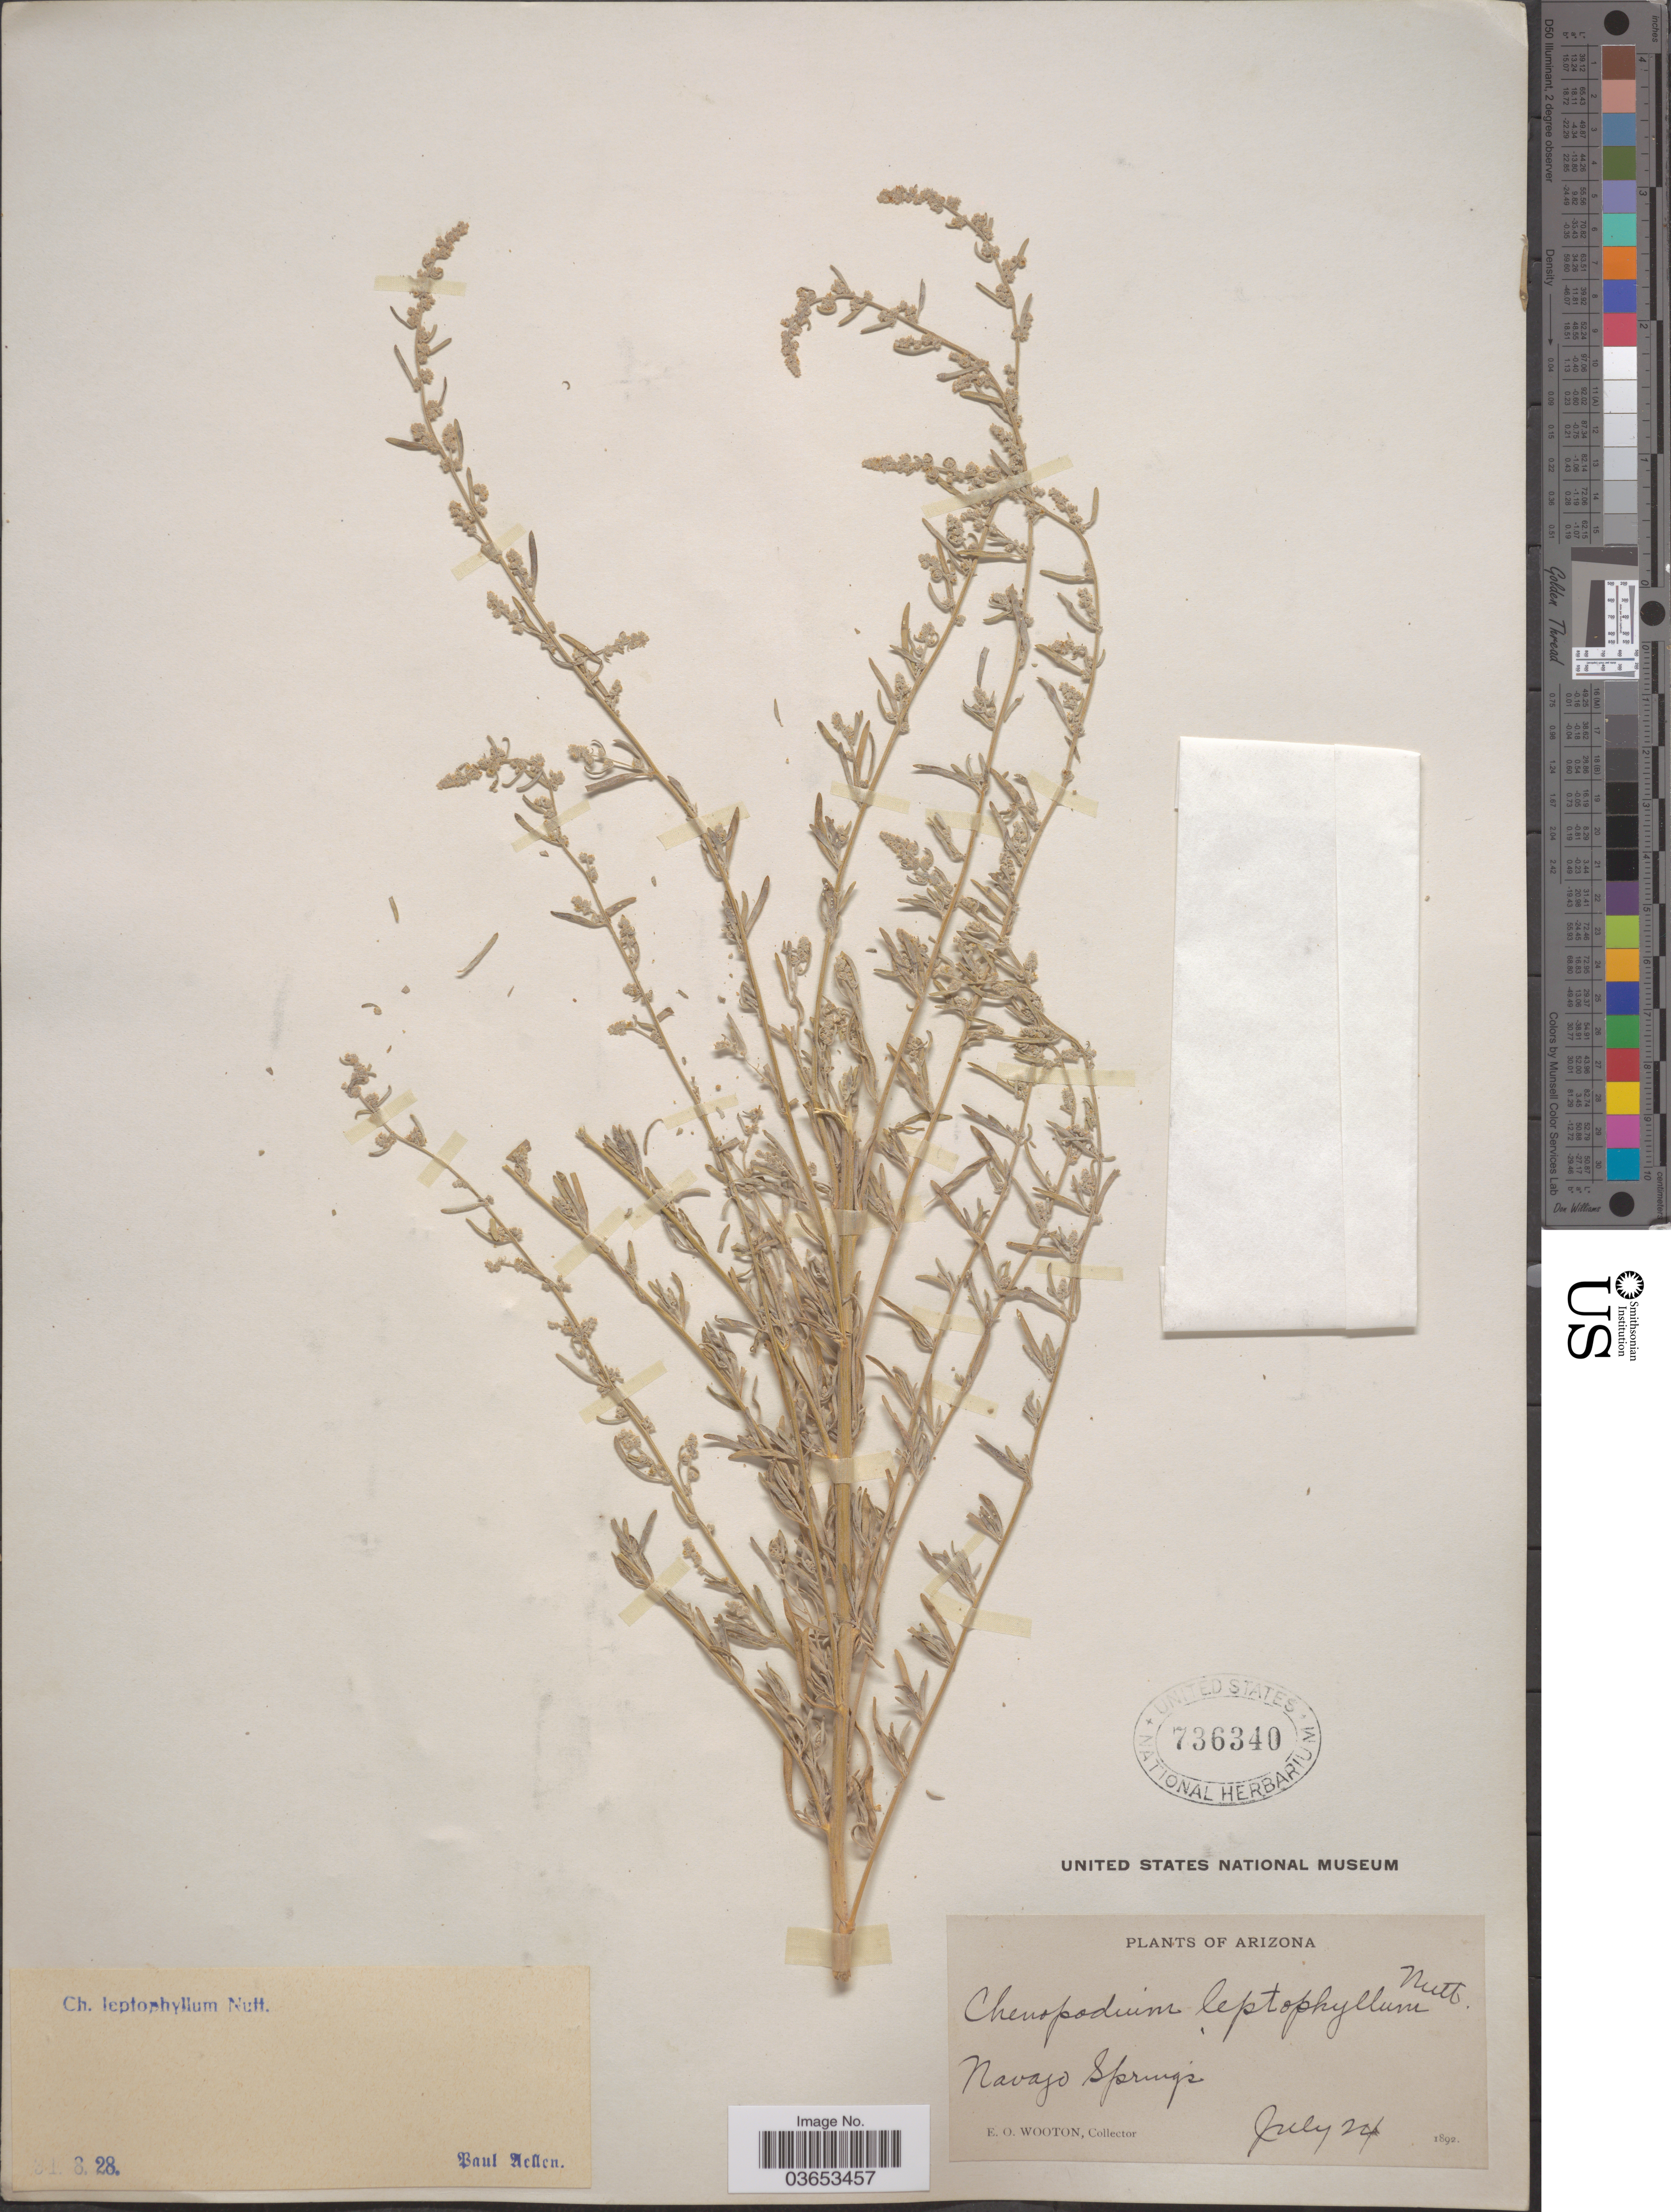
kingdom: Plantae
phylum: Tracheophyta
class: Magnoliopsida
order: Caryophyllales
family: Amaranthaceae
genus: Chenopodium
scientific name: Chenopodium leptophyllum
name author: (Moq.) Nutt. ex S. Watson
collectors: E. O. Wooton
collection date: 1892-07-24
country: United States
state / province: Arizona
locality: Navajo Springs.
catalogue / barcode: US 736340